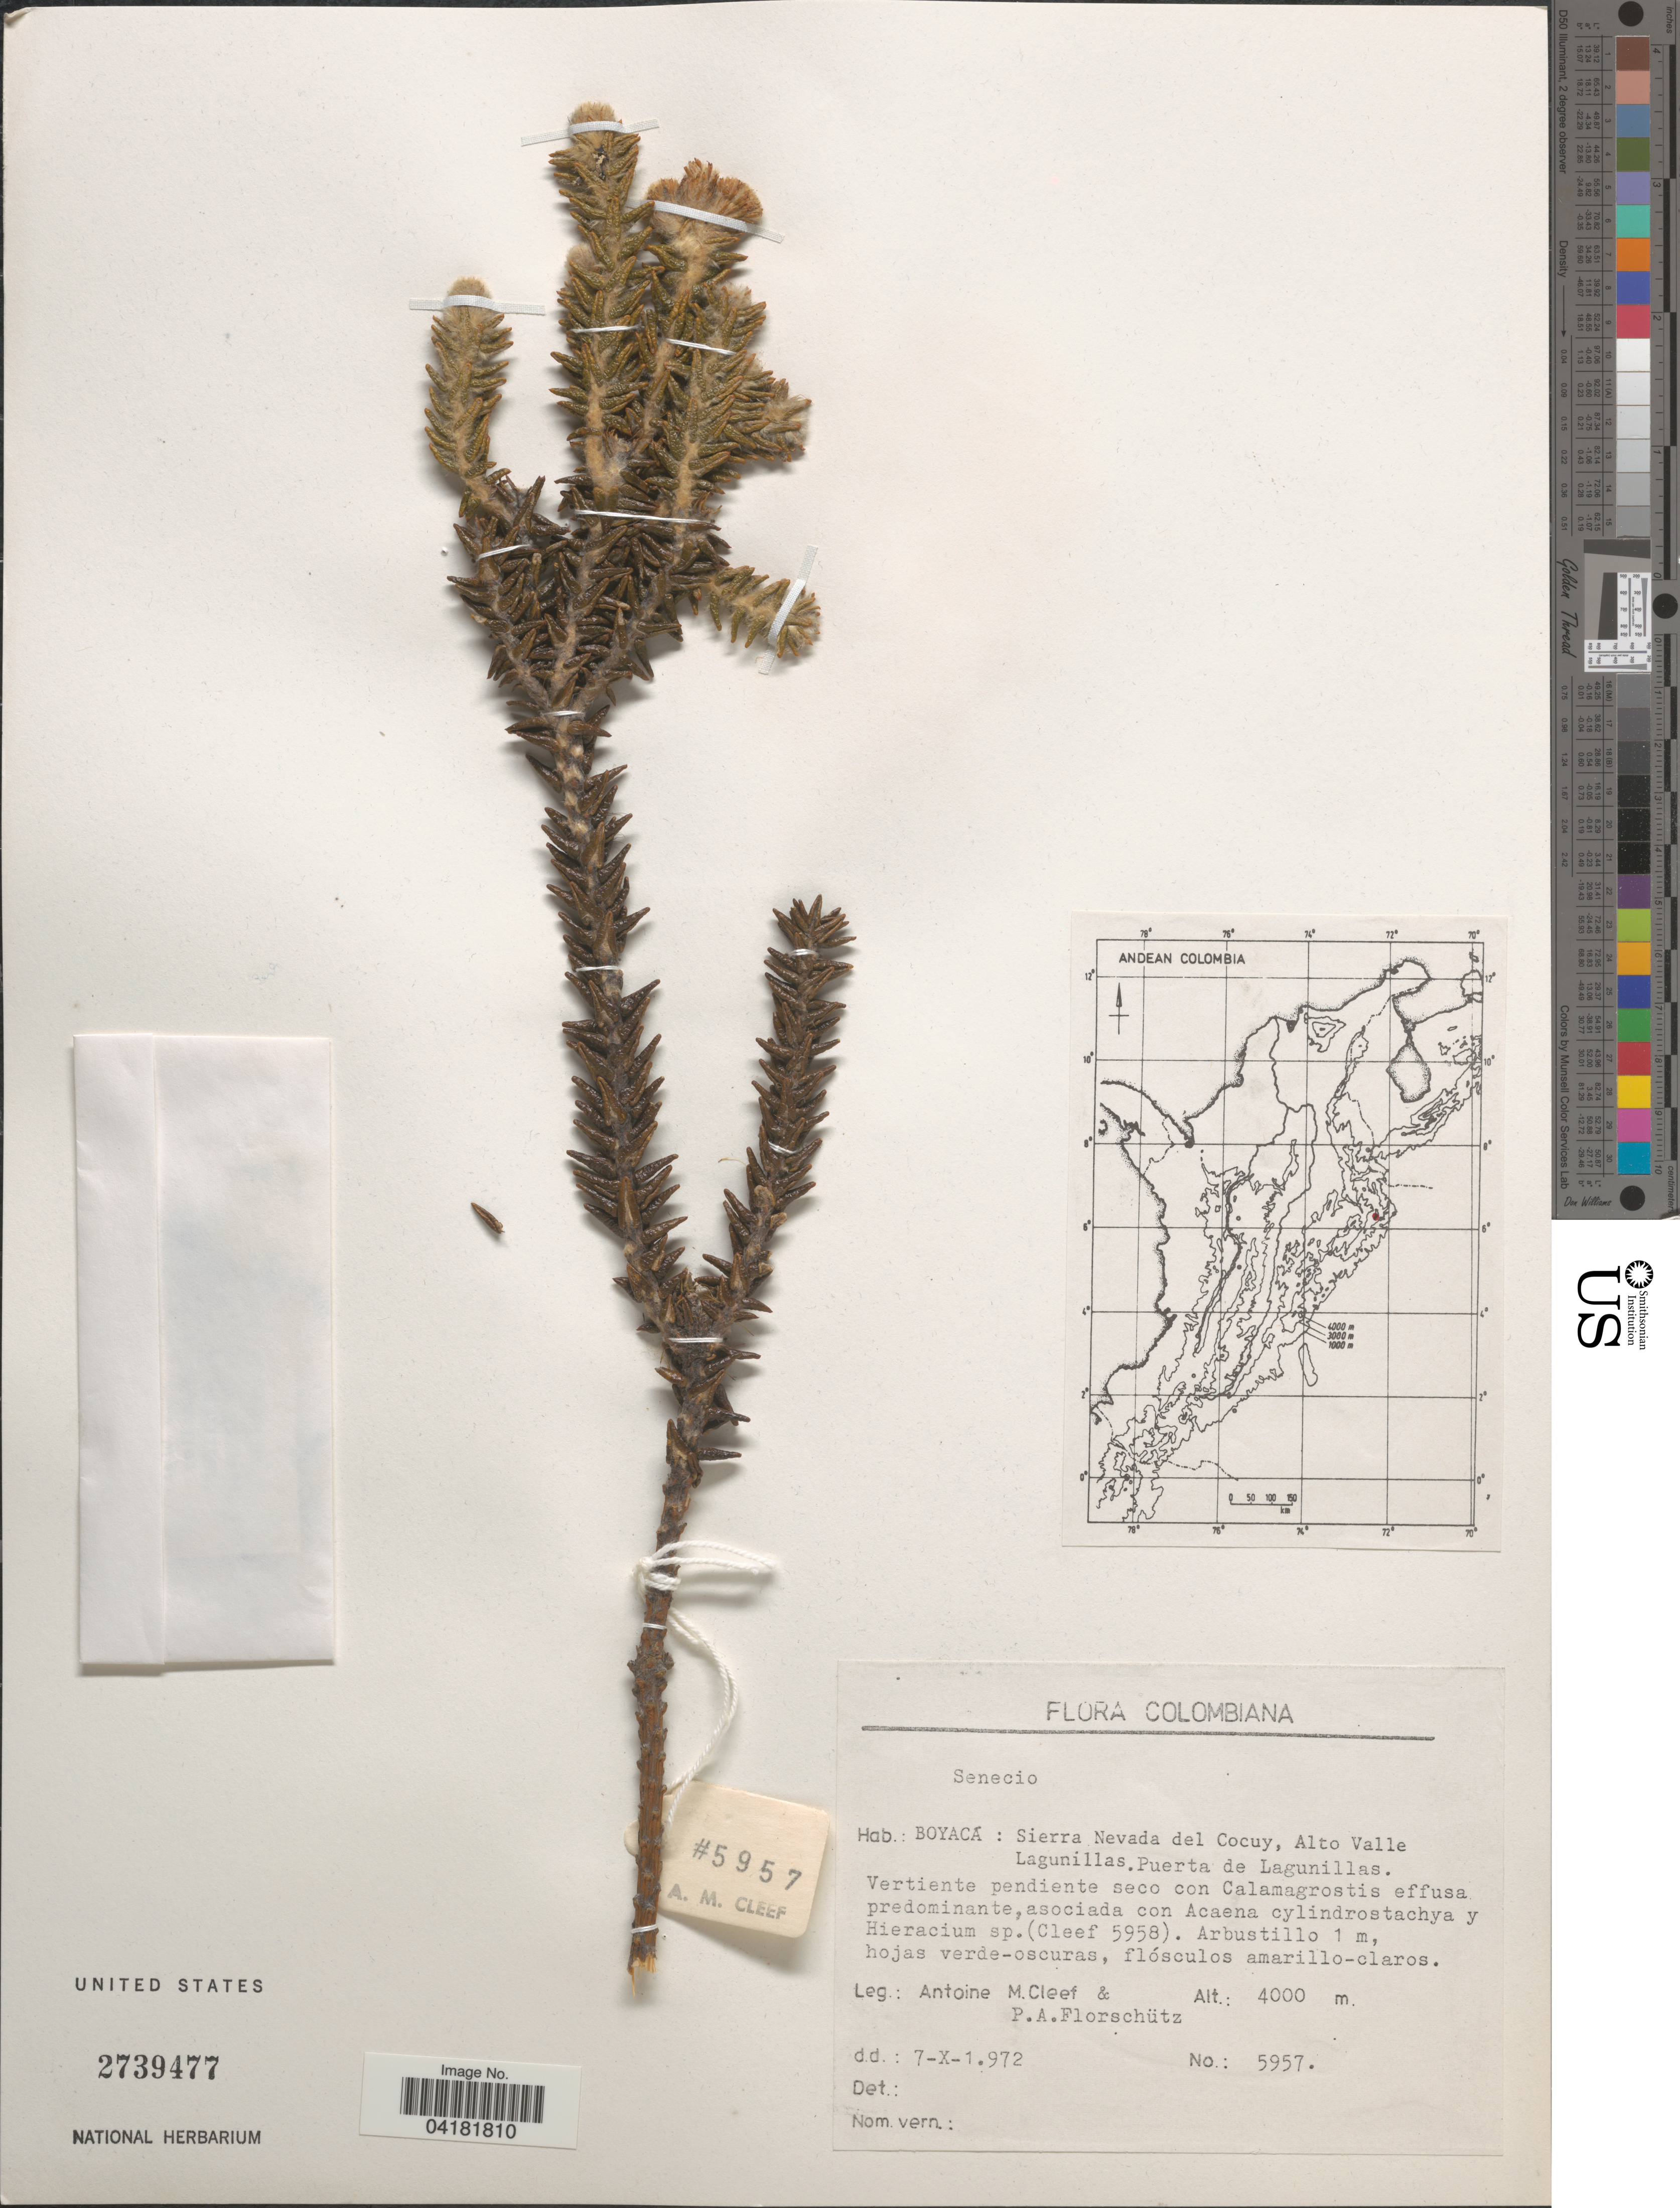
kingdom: Plantae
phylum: Tracheophyta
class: Magnoliopsida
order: Asterales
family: Asteraceae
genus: Senecio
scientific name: Senecio sp.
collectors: A. M. Cleef & P. Florschütz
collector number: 5957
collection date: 1972-10-07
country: Colombia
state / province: Boyacá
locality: Colombiana. Sierra Nevada del Cocuy, Alto Valle Lagunillas. Puerta de Lagunillas.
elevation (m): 4000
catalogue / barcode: US 2739477